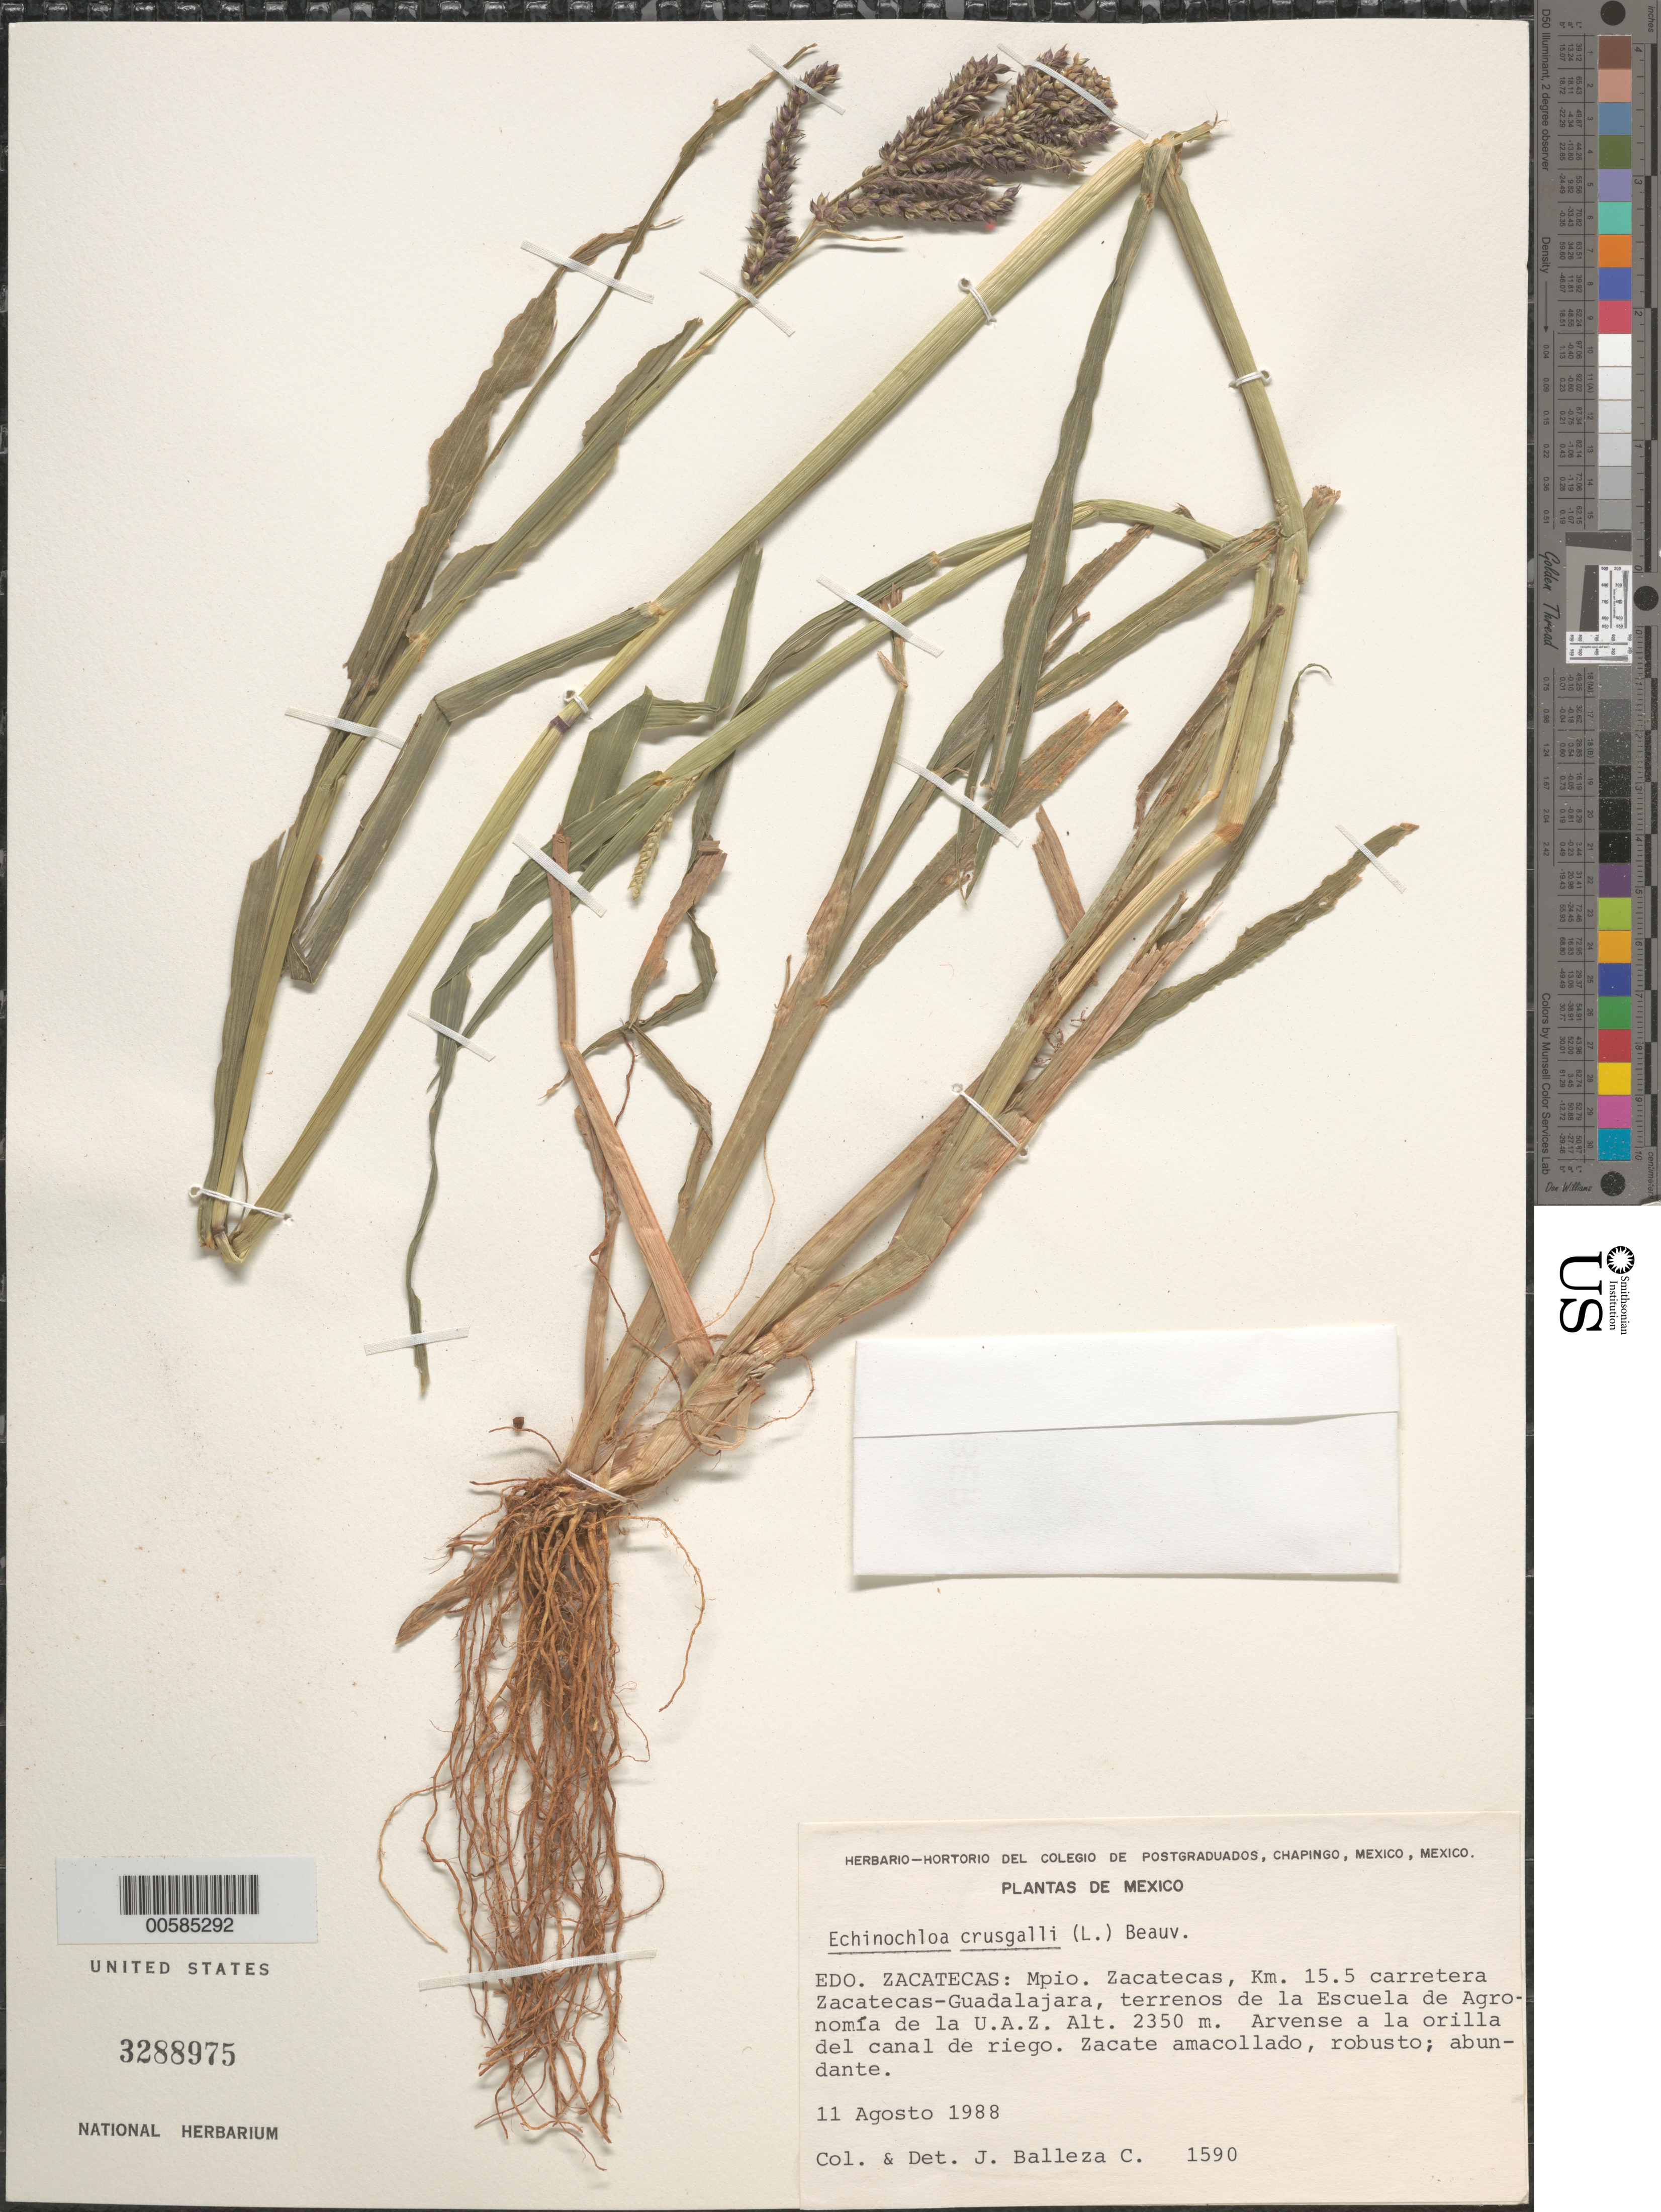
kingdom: Plantae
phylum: Tracheophyta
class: Liliopsida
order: Poales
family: Poaceae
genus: Echinochloa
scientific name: Echinochloa crus-galli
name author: (L.) P. Beauv.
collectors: J. J. Balleza C.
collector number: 1590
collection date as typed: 11 Aug 1988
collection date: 1988-08-11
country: Mexico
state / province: Zacatecas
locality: Mpio Zacatecas, km 15.5 carretera Zacatecas-Guadalajara.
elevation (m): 2350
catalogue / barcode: US 3288975